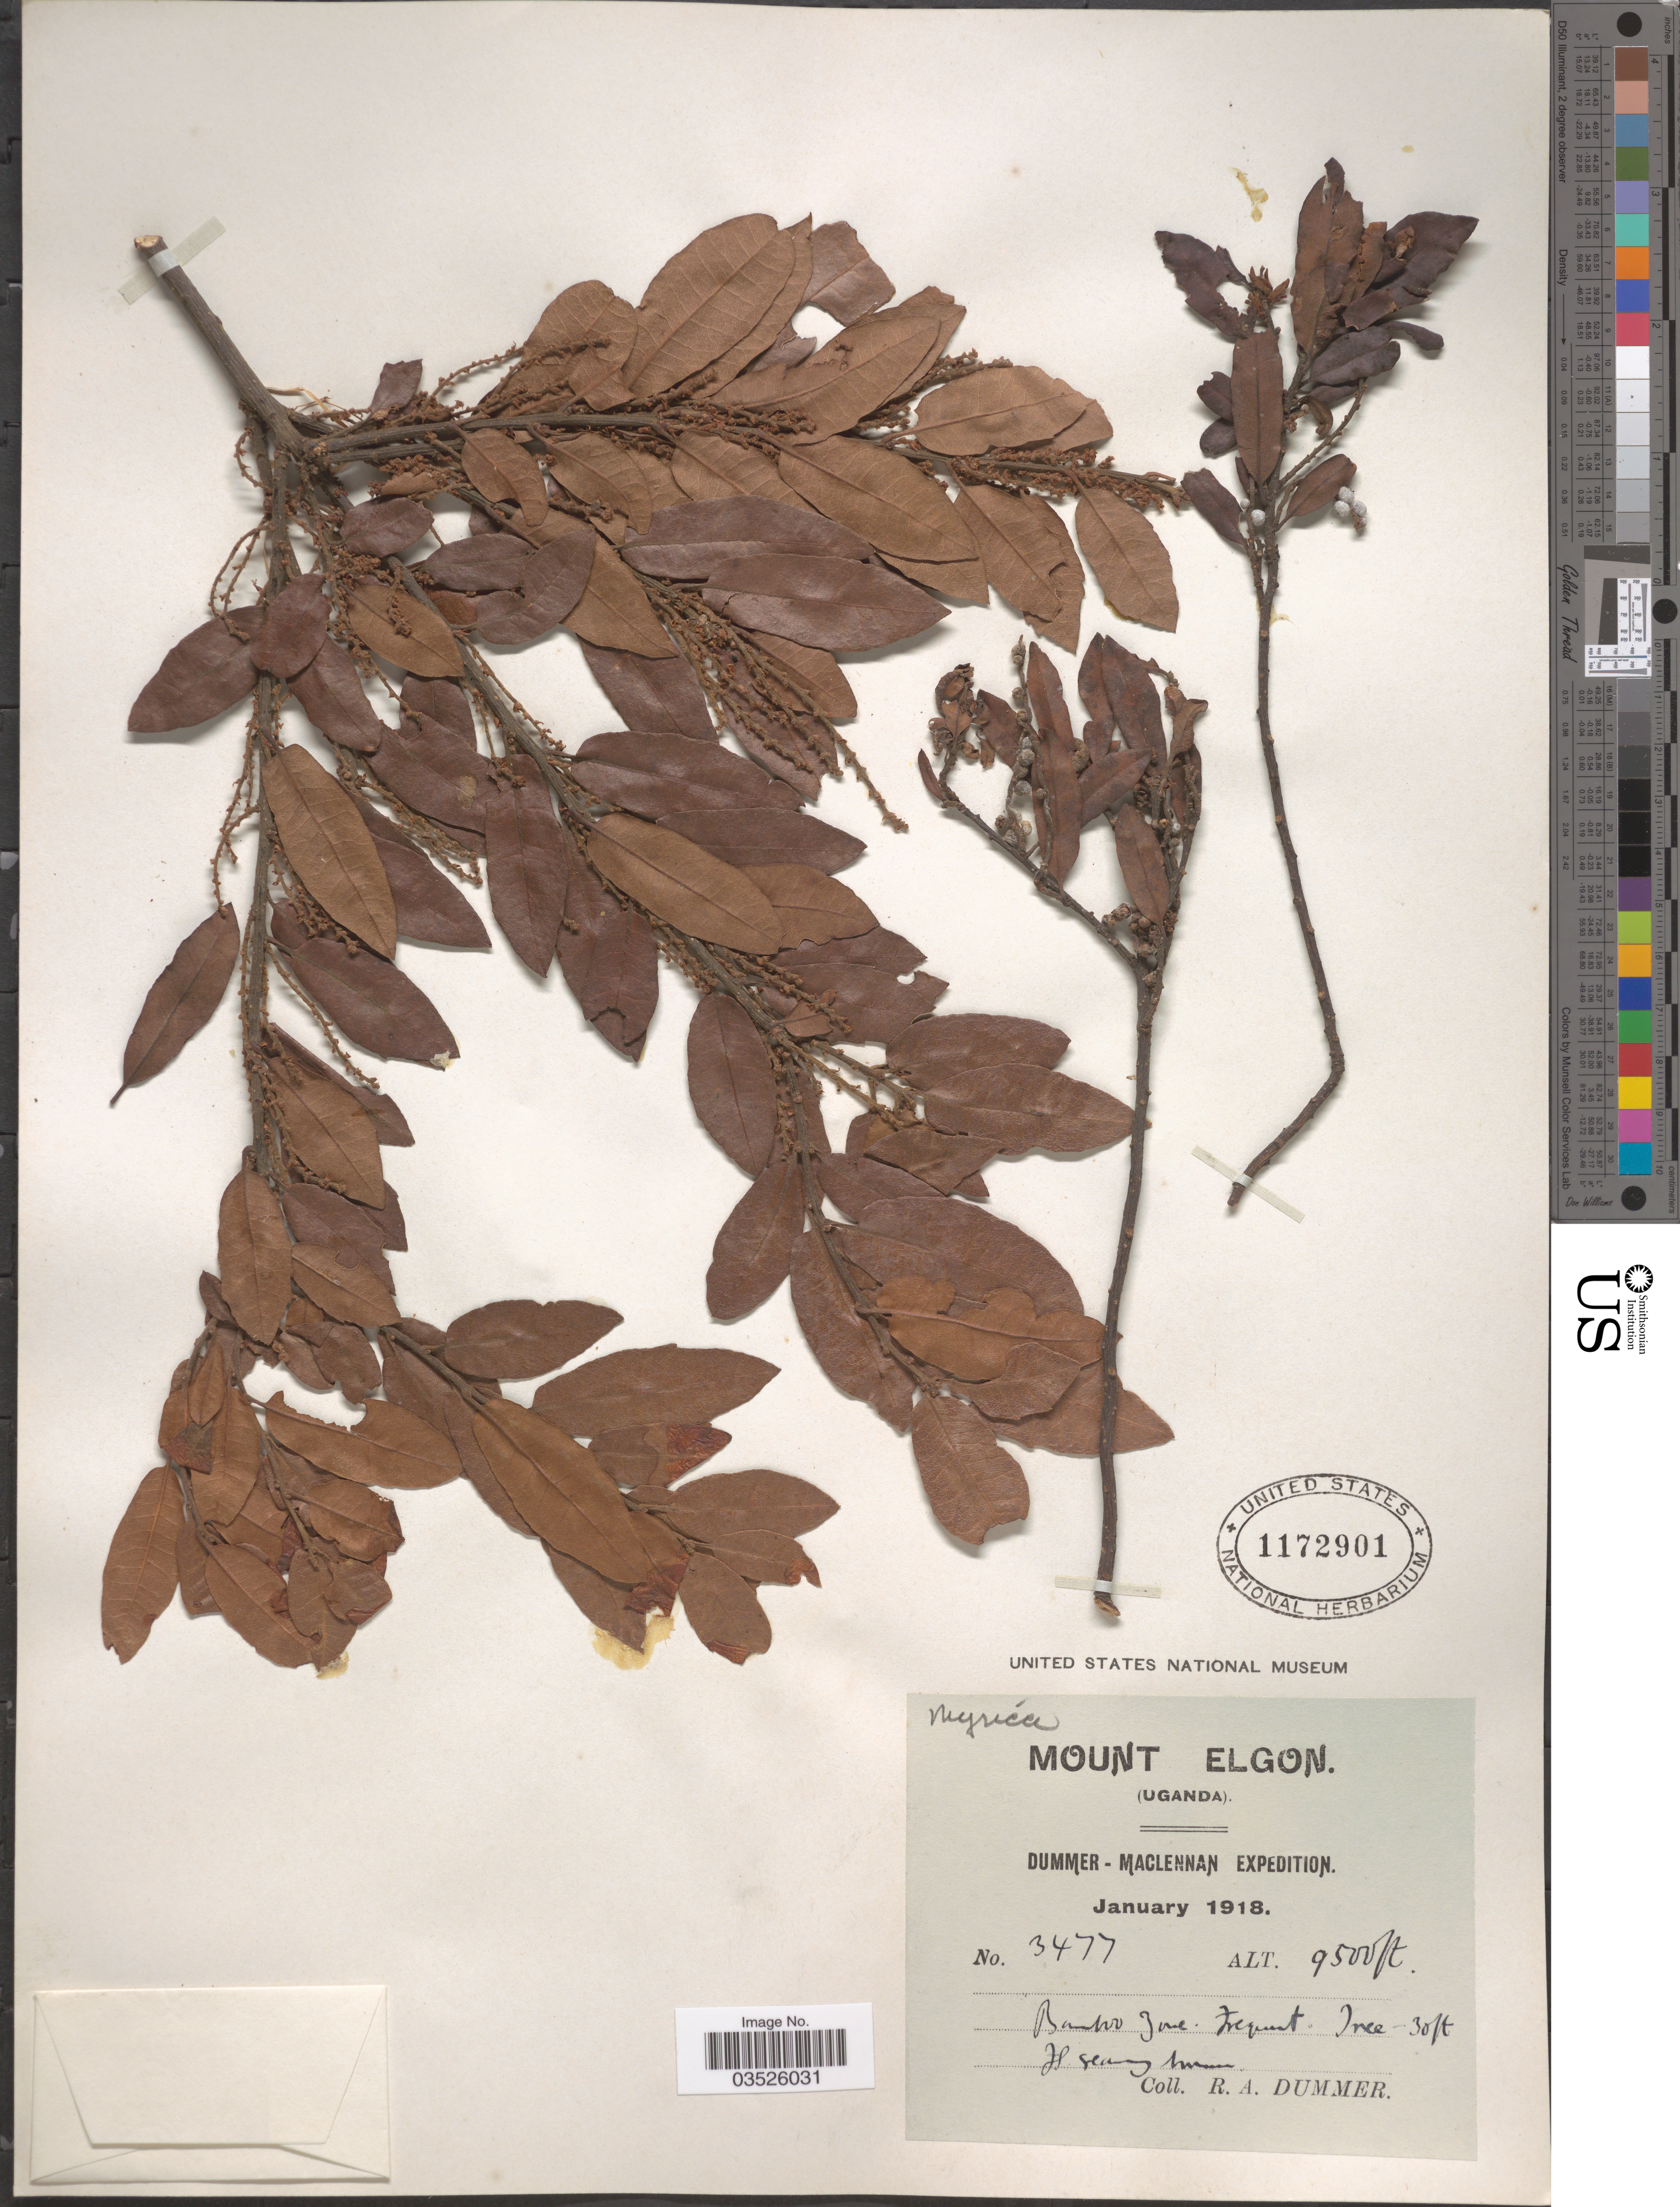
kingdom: Plantae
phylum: Tracheophyta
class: Magnoliopsida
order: Fagales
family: Myricaceae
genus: Morella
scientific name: Morella sp.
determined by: Strong, Mark T., (BOT), Smithsonian Institution - National Museum of Natural History (UNITED STATES)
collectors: R. Dümmer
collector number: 3477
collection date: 1918-01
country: Uganda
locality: Mount Elgon. Bamboo Zone.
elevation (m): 2896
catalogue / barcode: US 1172901